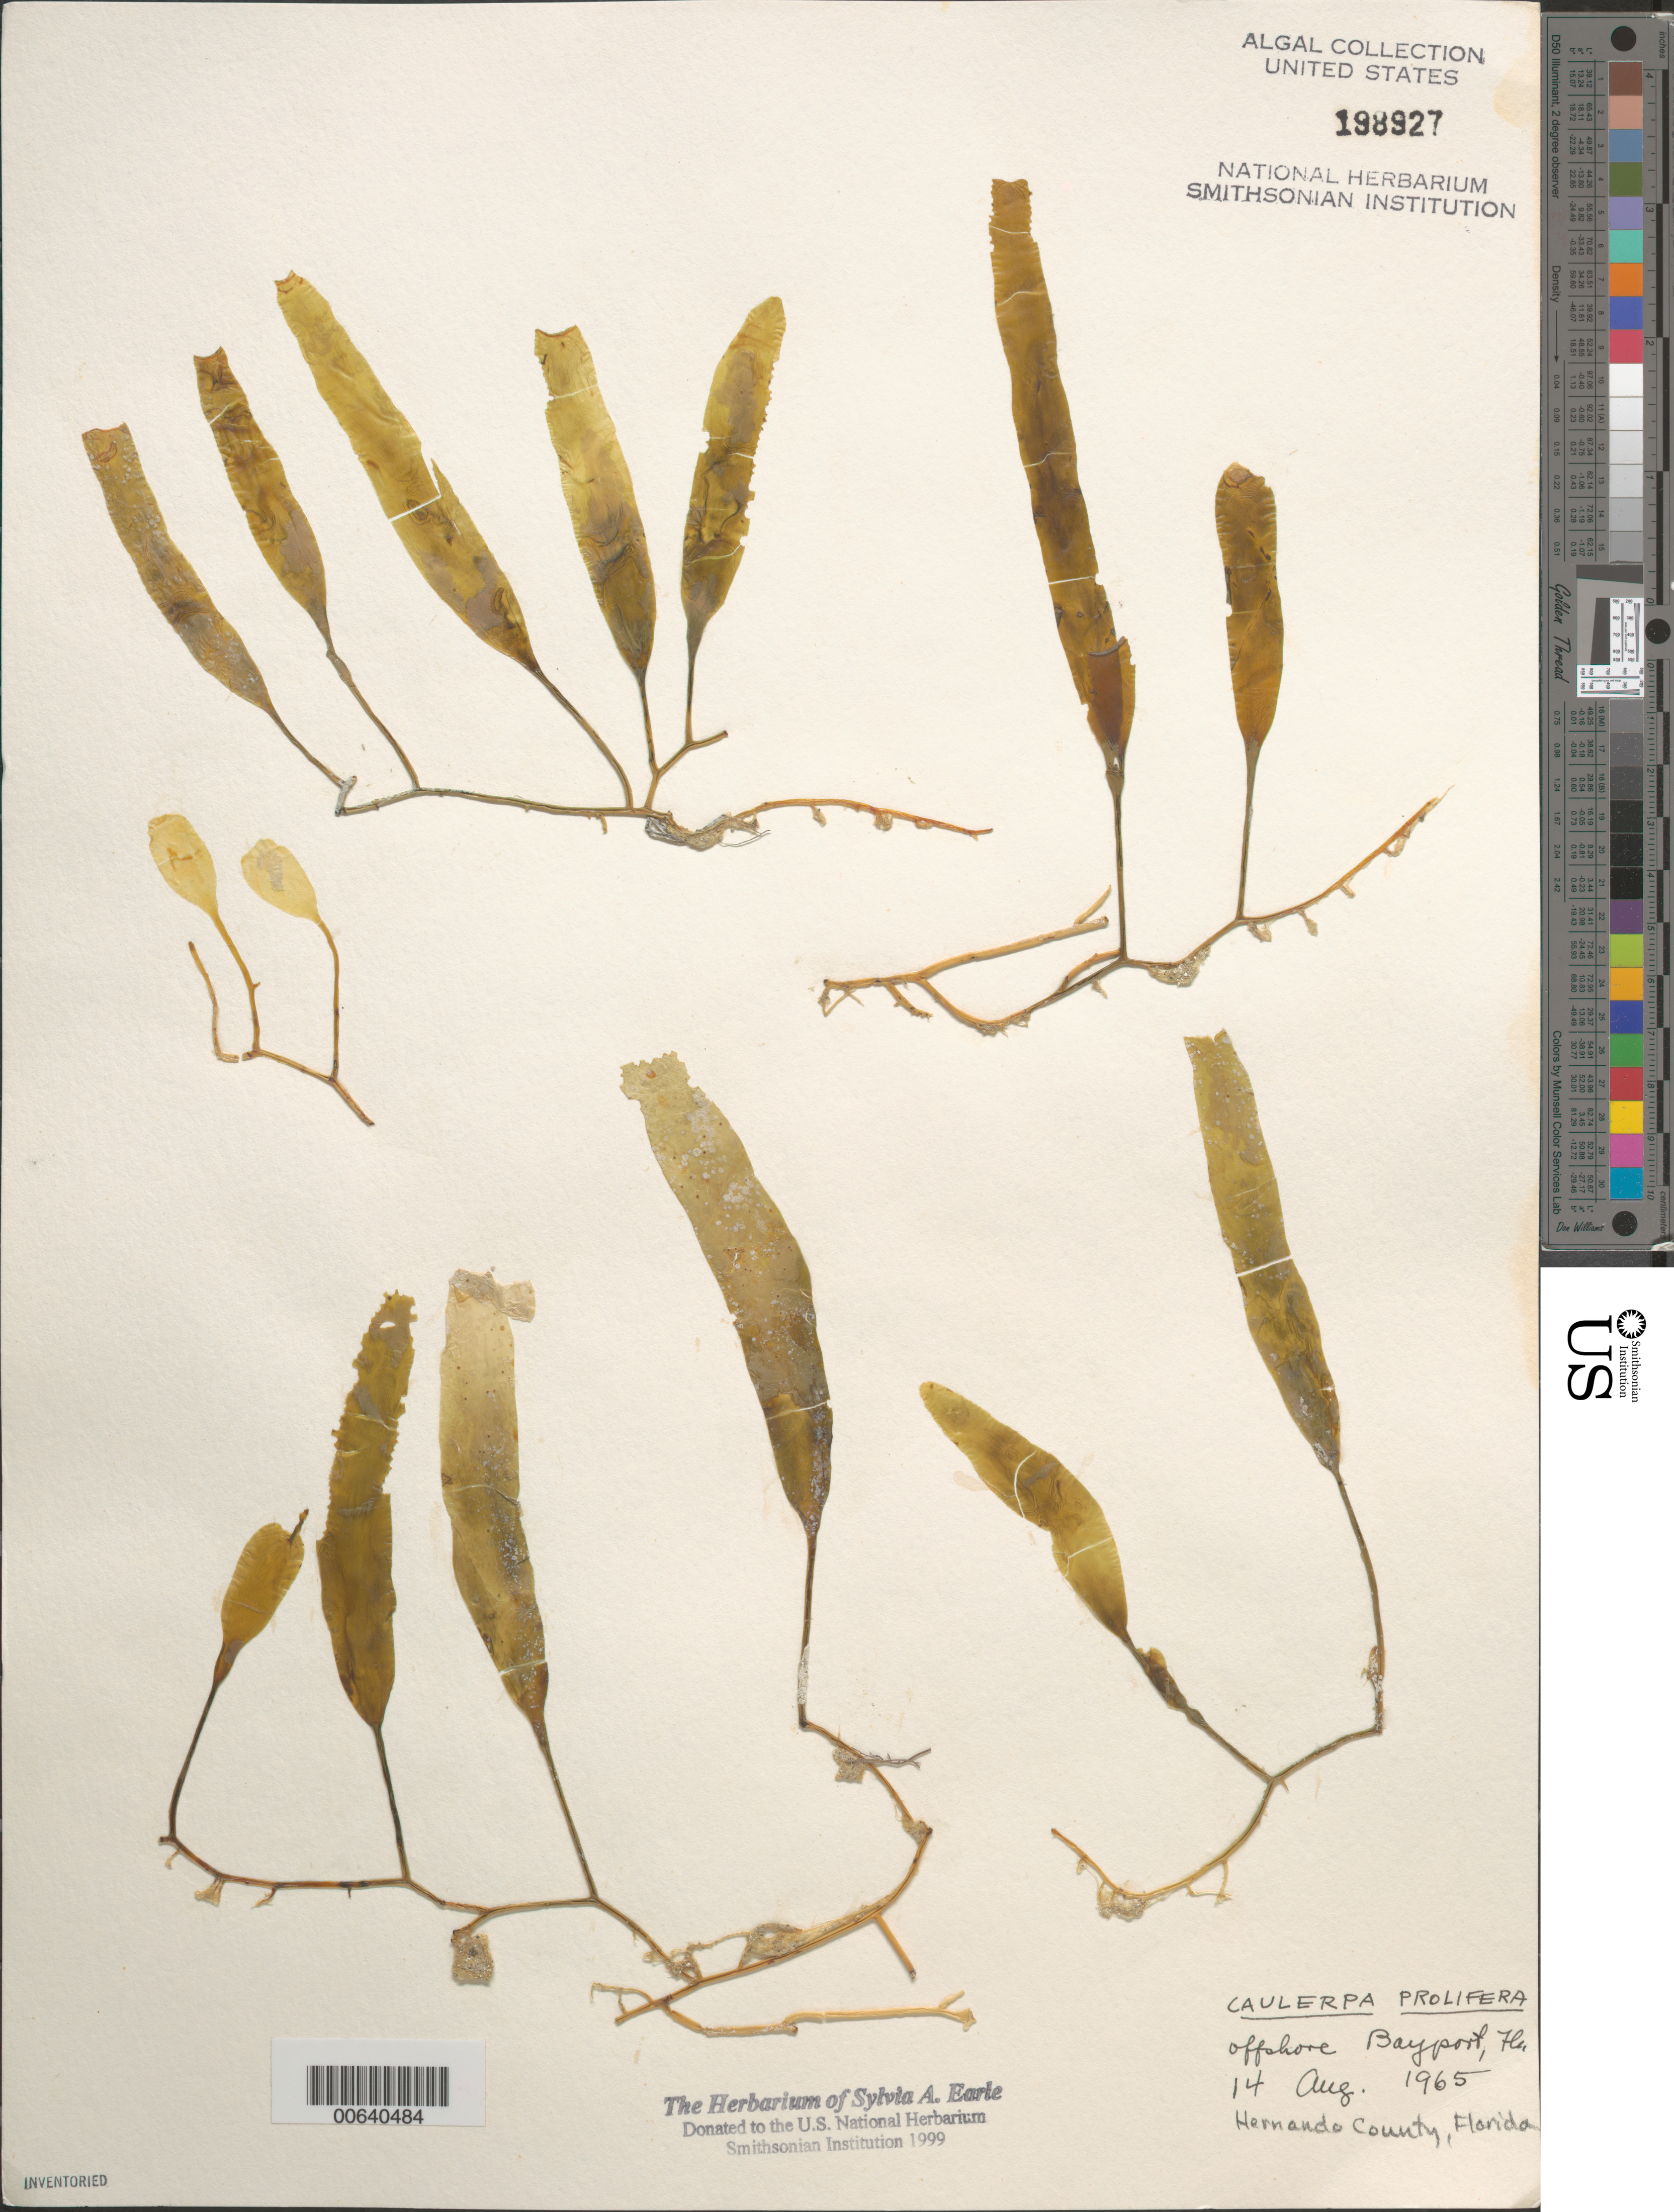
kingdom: Plantae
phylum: Chlorophyta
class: Ulvophyceae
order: Bryopsidales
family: Caulerpaceae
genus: Caulerpa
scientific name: Caulerpa prolifera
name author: (Forssk.) J.V.Lamouroux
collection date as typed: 14 Aug 1965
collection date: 1965-08-14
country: United States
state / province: Florida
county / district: Hernando County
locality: Off Bayport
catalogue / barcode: US 198927